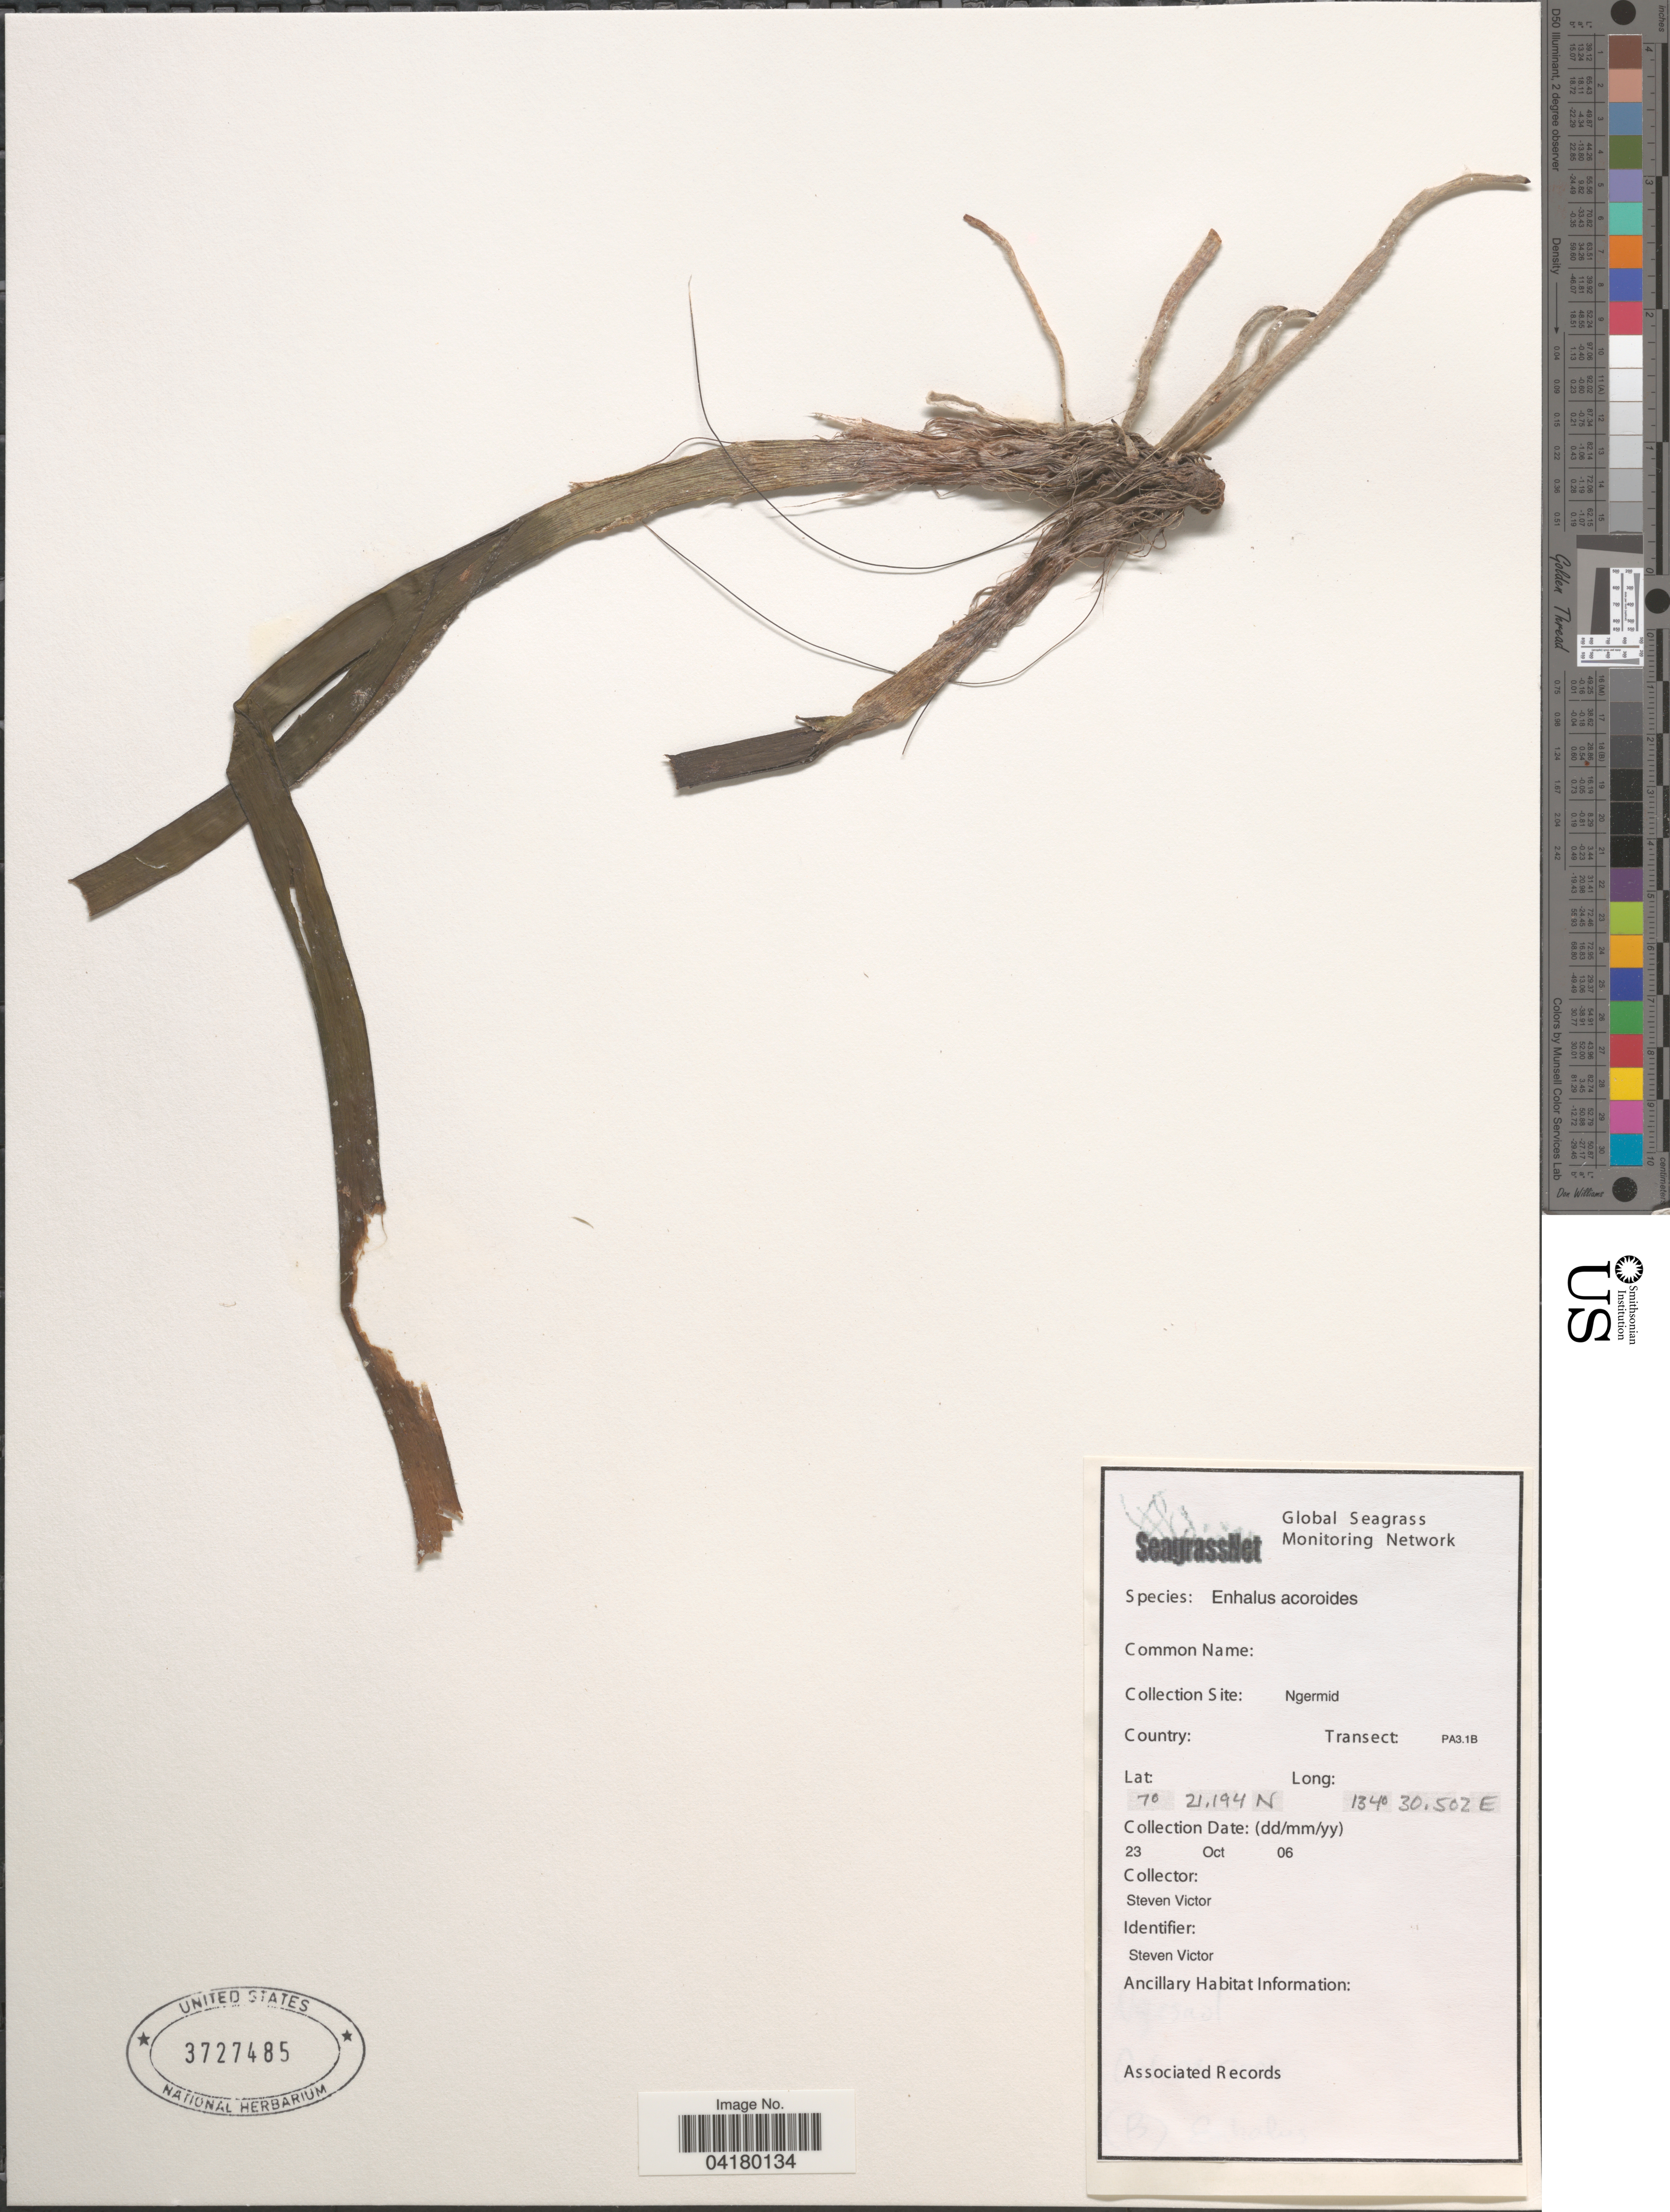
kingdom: Plantae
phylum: Tracheophyta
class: Liliopsida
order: Alismatales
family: Hydrocharitaceae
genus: Enhalus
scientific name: Enhalus acoroides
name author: (L. f.) Royle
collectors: S. Victor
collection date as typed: Transcribed d/m/y: 23/10/6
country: Palau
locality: Collection Site: Ngermid. Transect: PA3.1B.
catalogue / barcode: US 3727485